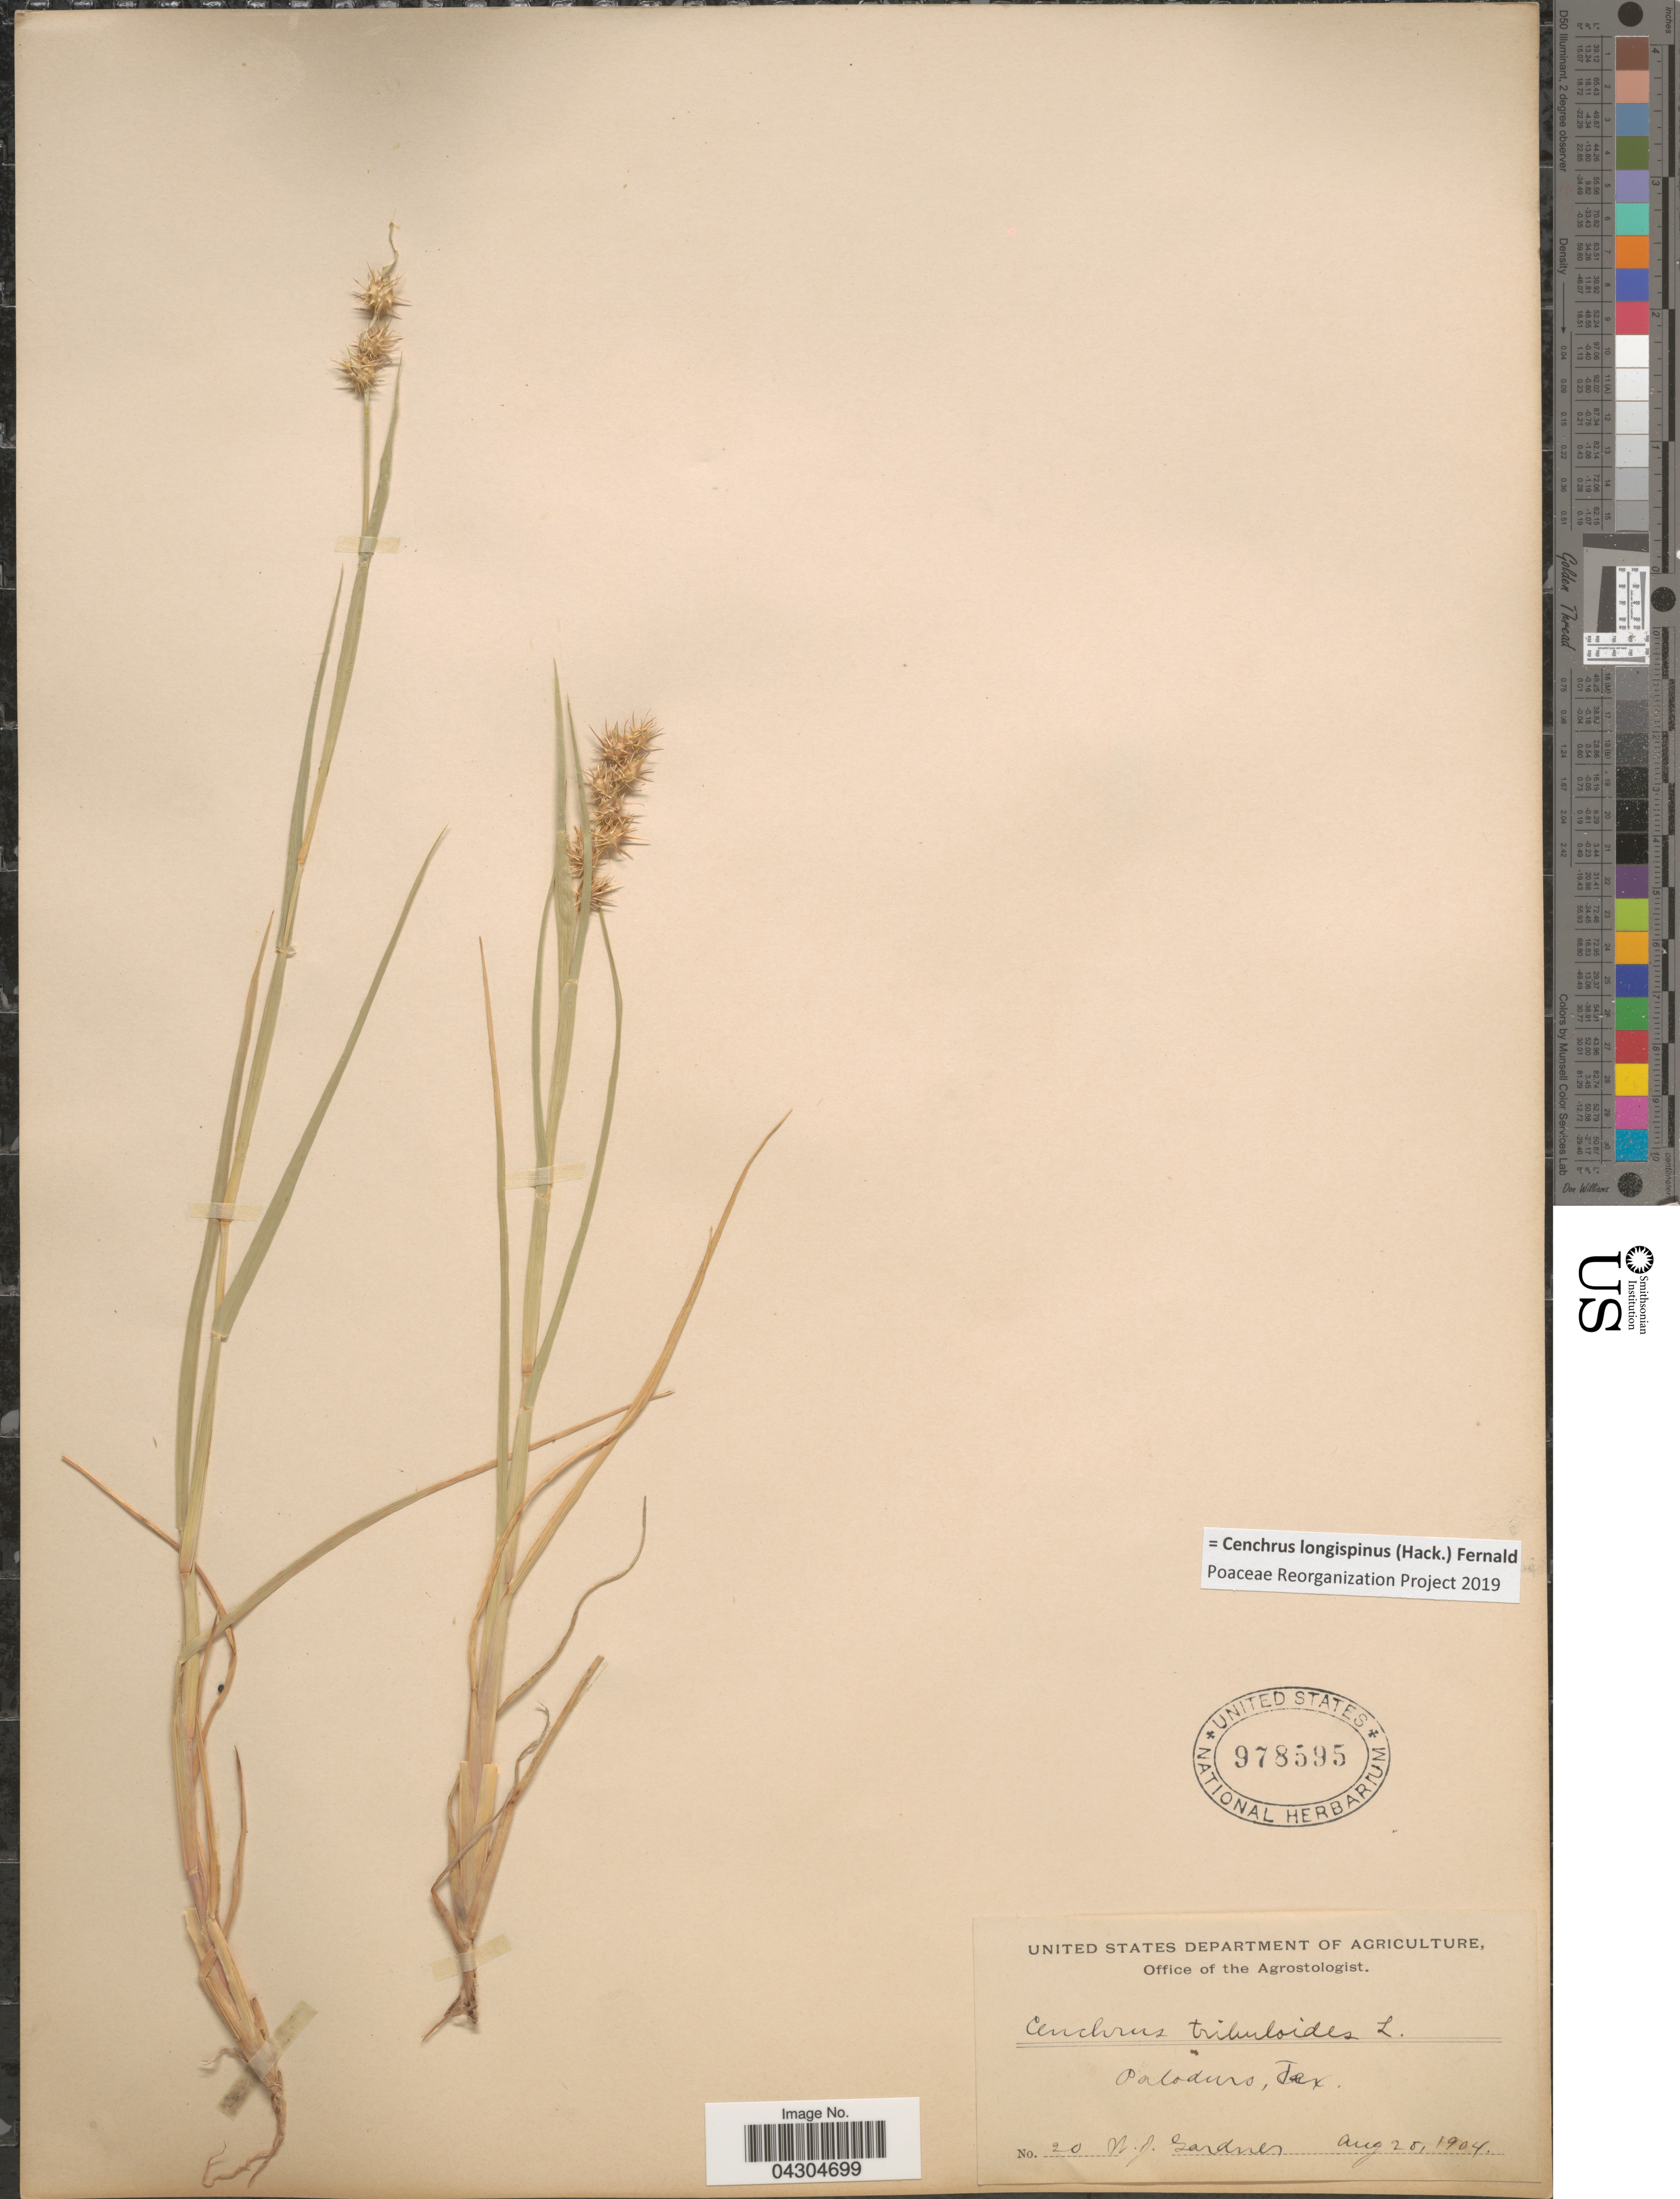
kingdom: Plantae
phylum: Tracheophyta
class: Liliopsida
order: Poales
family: Poaceae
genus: Cenchrus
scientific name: Cenchrus longispinus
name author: (Hack.) Fernald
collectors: W. Gardner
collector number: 20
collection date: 1904-08-20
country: United States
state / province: Texas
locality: Paloduro.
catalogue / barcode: US 978595